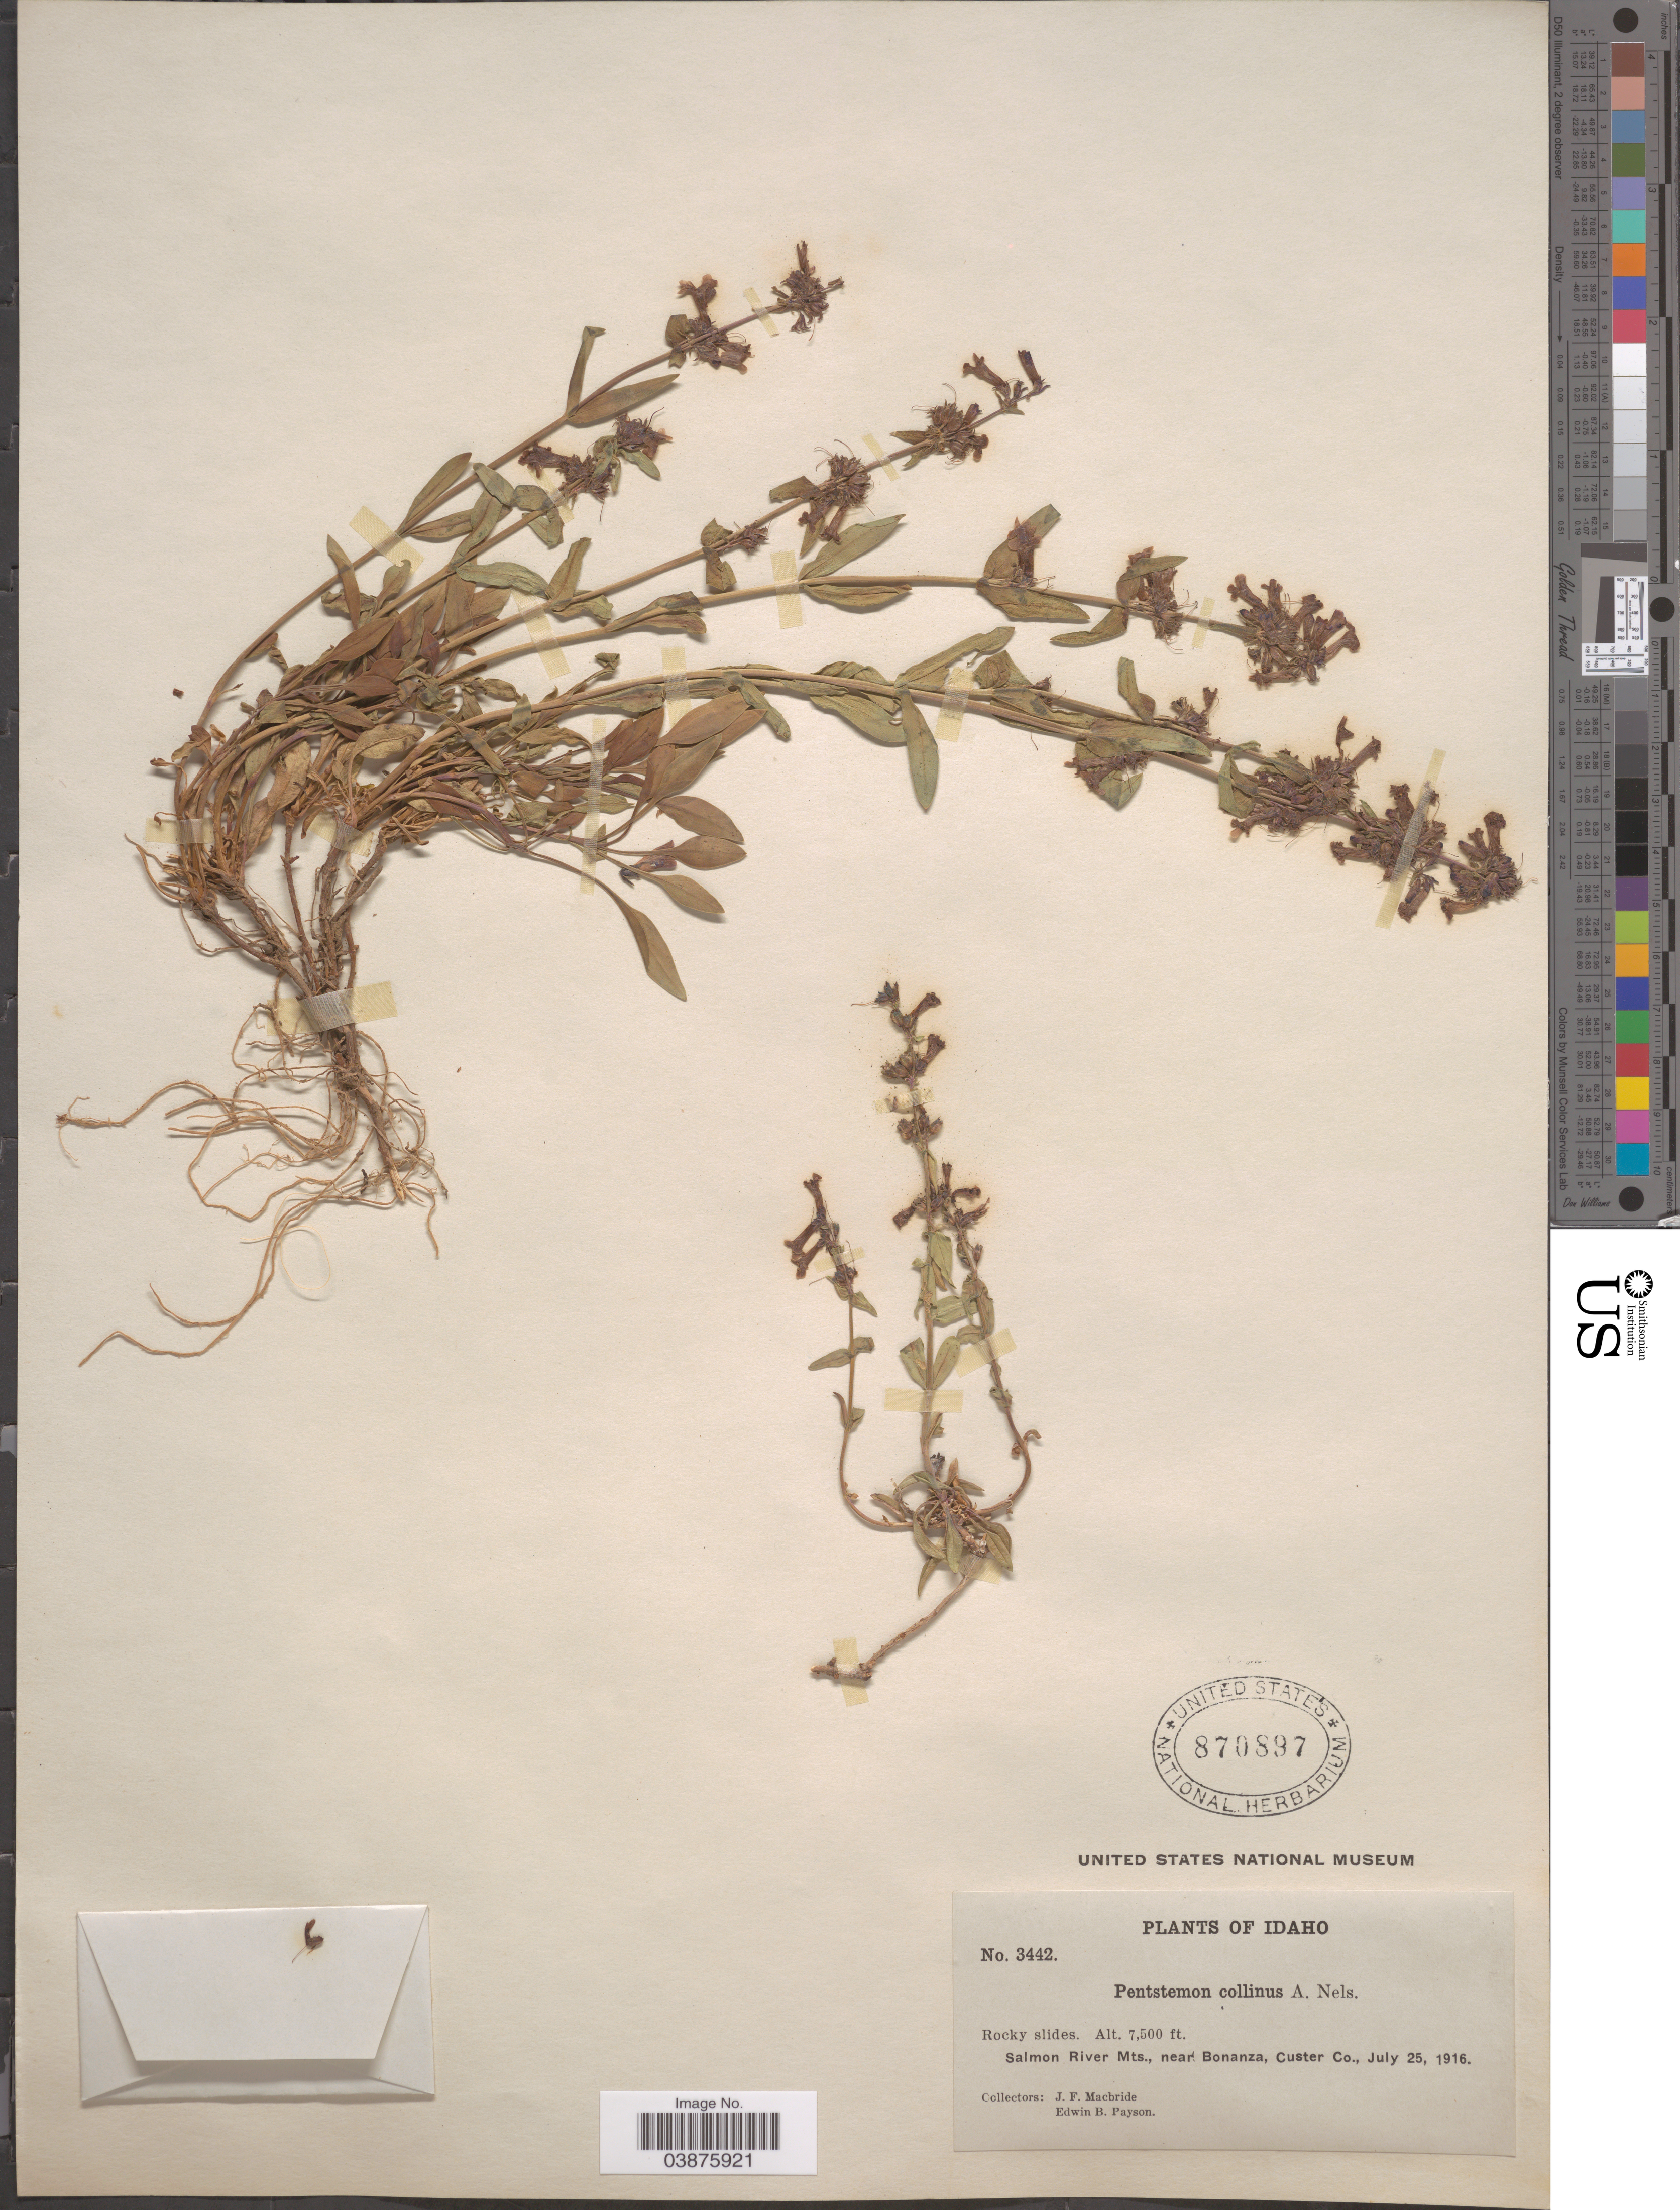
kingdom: Plantae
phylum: Tracheophyta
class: Magnoliopsida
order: Lamiales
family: Plantaginaceae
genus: Penstemon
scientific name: Penstemon humilis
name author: Nutt. ex A. Gray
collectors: J. F. Macbride & E. B. Payson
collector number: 3442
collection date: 1916-07-25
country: United States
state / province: Idaho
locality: Salmon River Mts., near Bonanza, Custer Co.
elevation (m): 2286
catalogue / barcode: US 870897